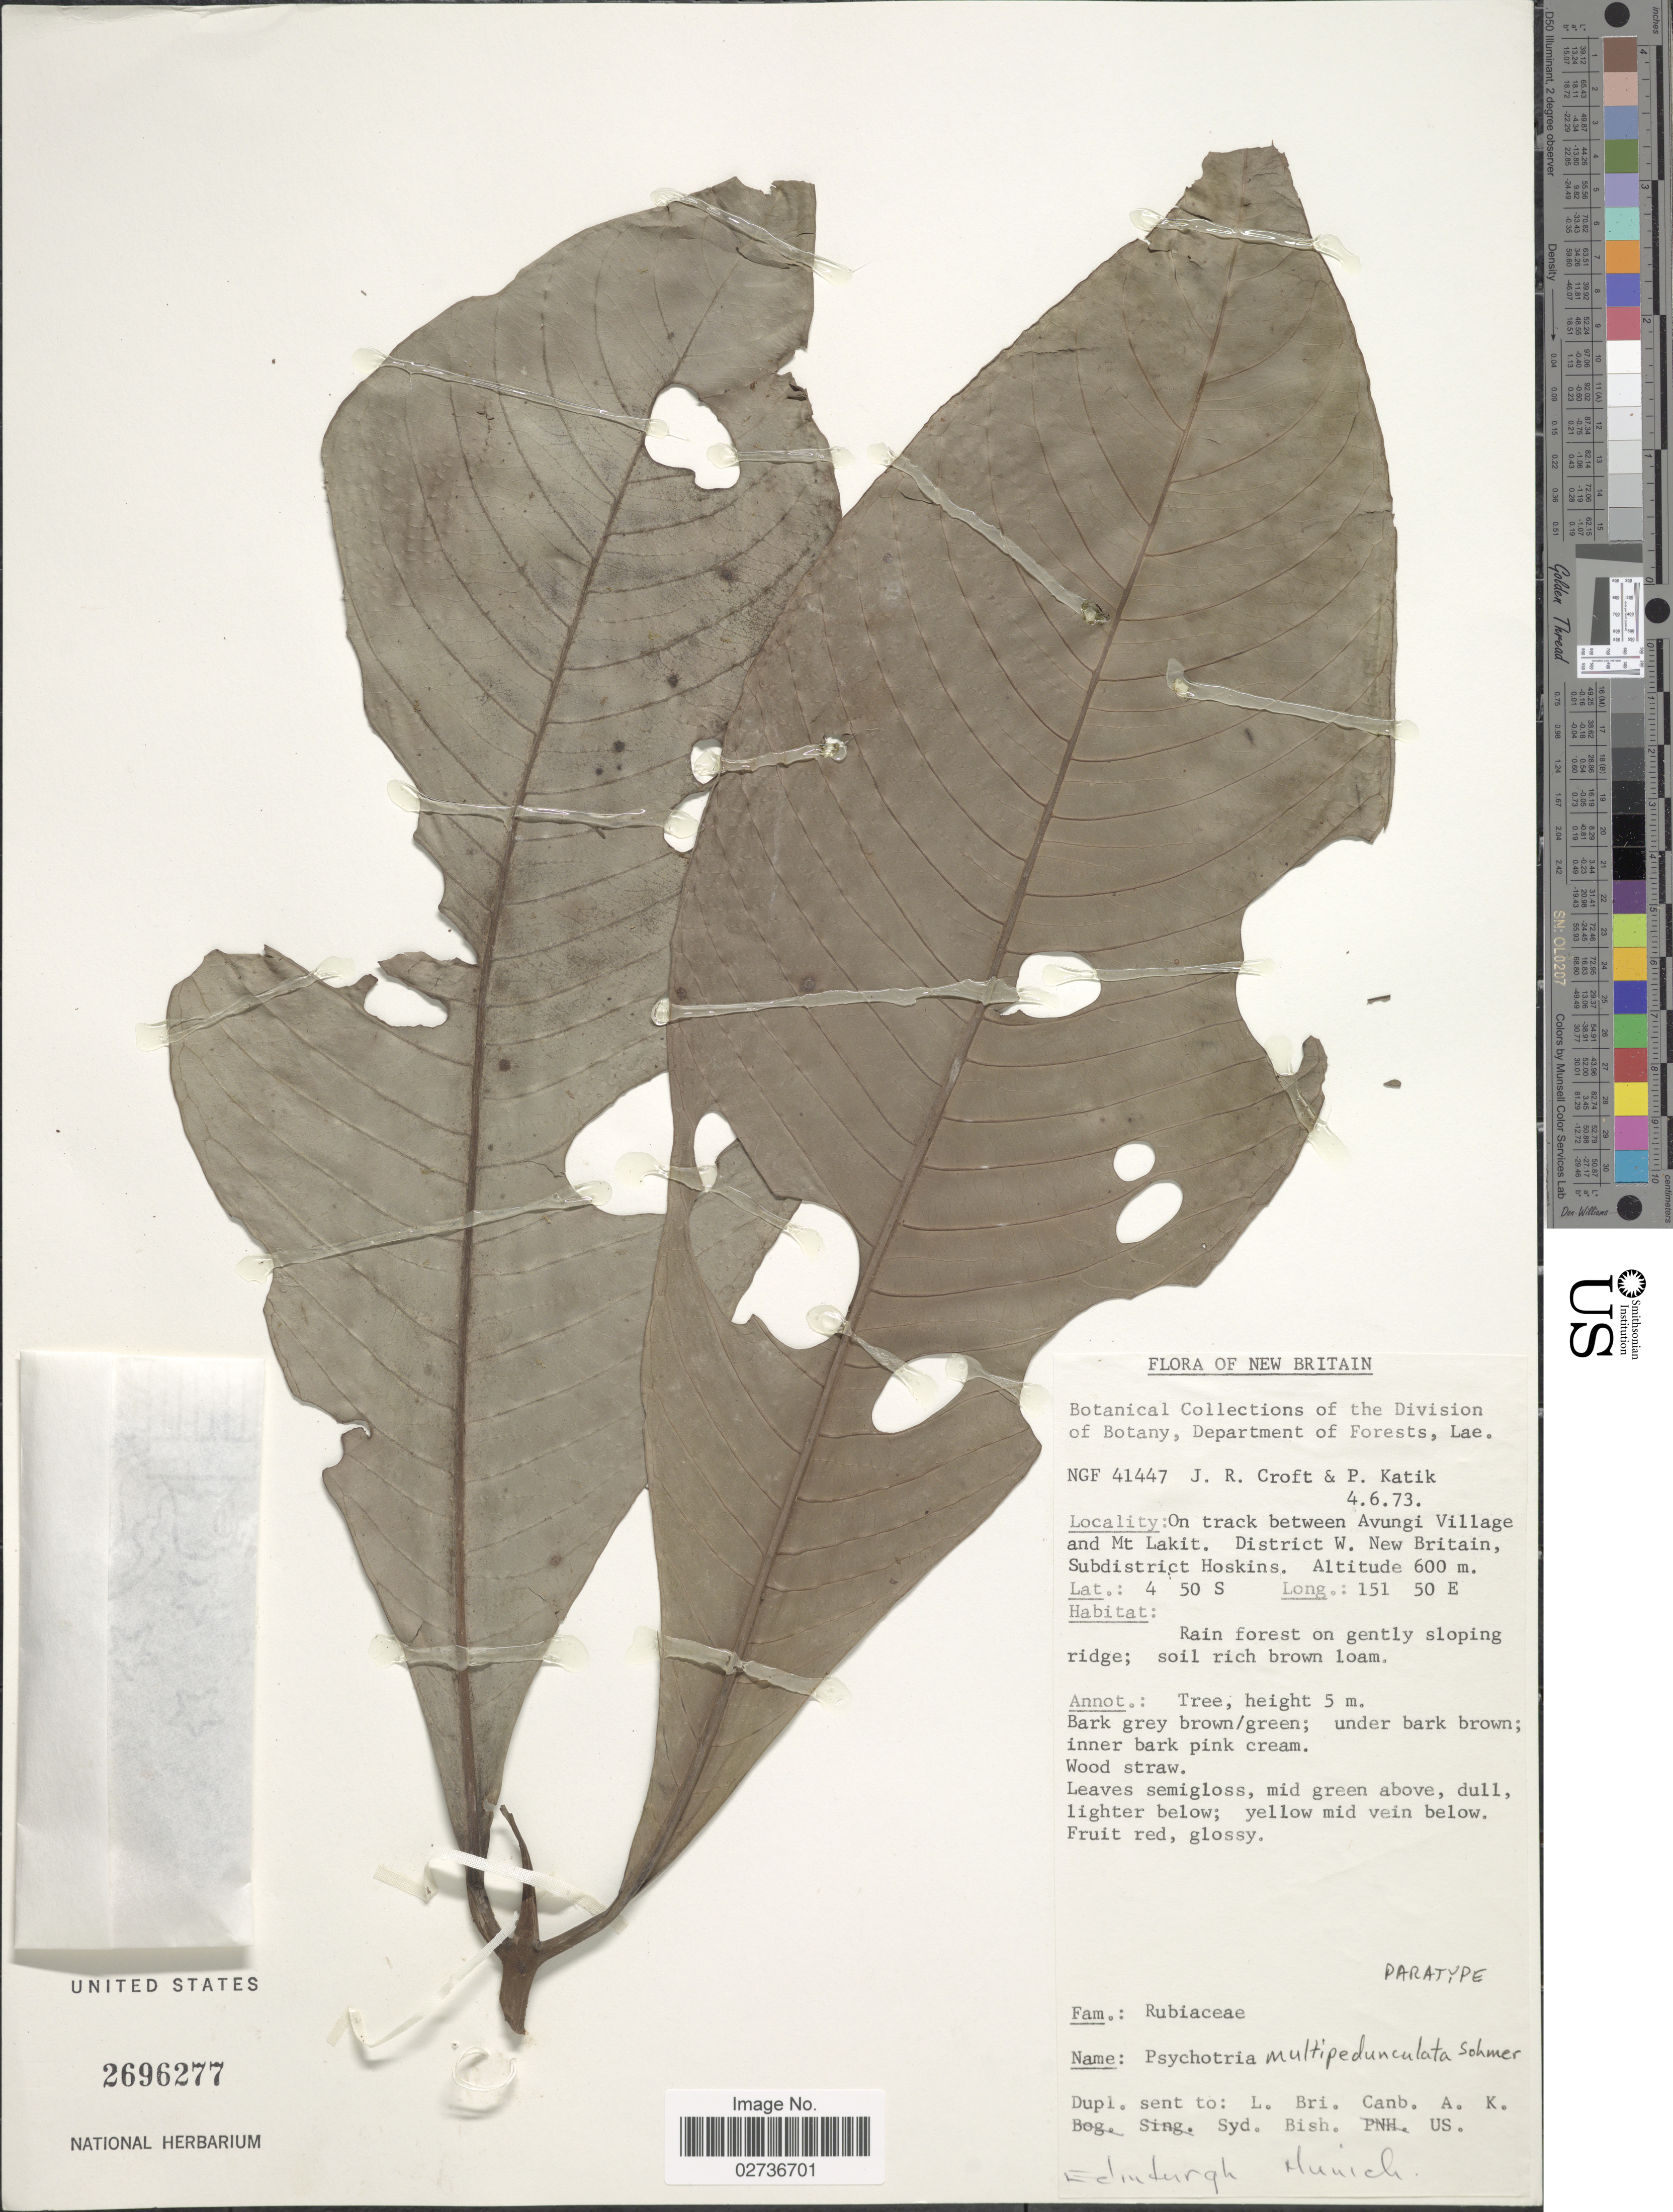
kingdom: Plantae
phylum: Tracheophyta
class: Magnoliopsida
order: Gentianales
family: Rubiaceae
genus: Psychotria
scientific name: Psychotria multipedunculata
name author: Sohmer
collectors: J. R. Croft & P. Katik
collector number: NGF 41447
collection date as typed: Transcribed d/m/y: 4/6/73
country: Papua New Guinea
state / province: West New Britain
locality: New Britain, On track between Avungi Village and Mt. Lakit, District W. New Britain, Subdistrict Hoskins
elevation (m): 600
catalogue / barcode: US 2696277